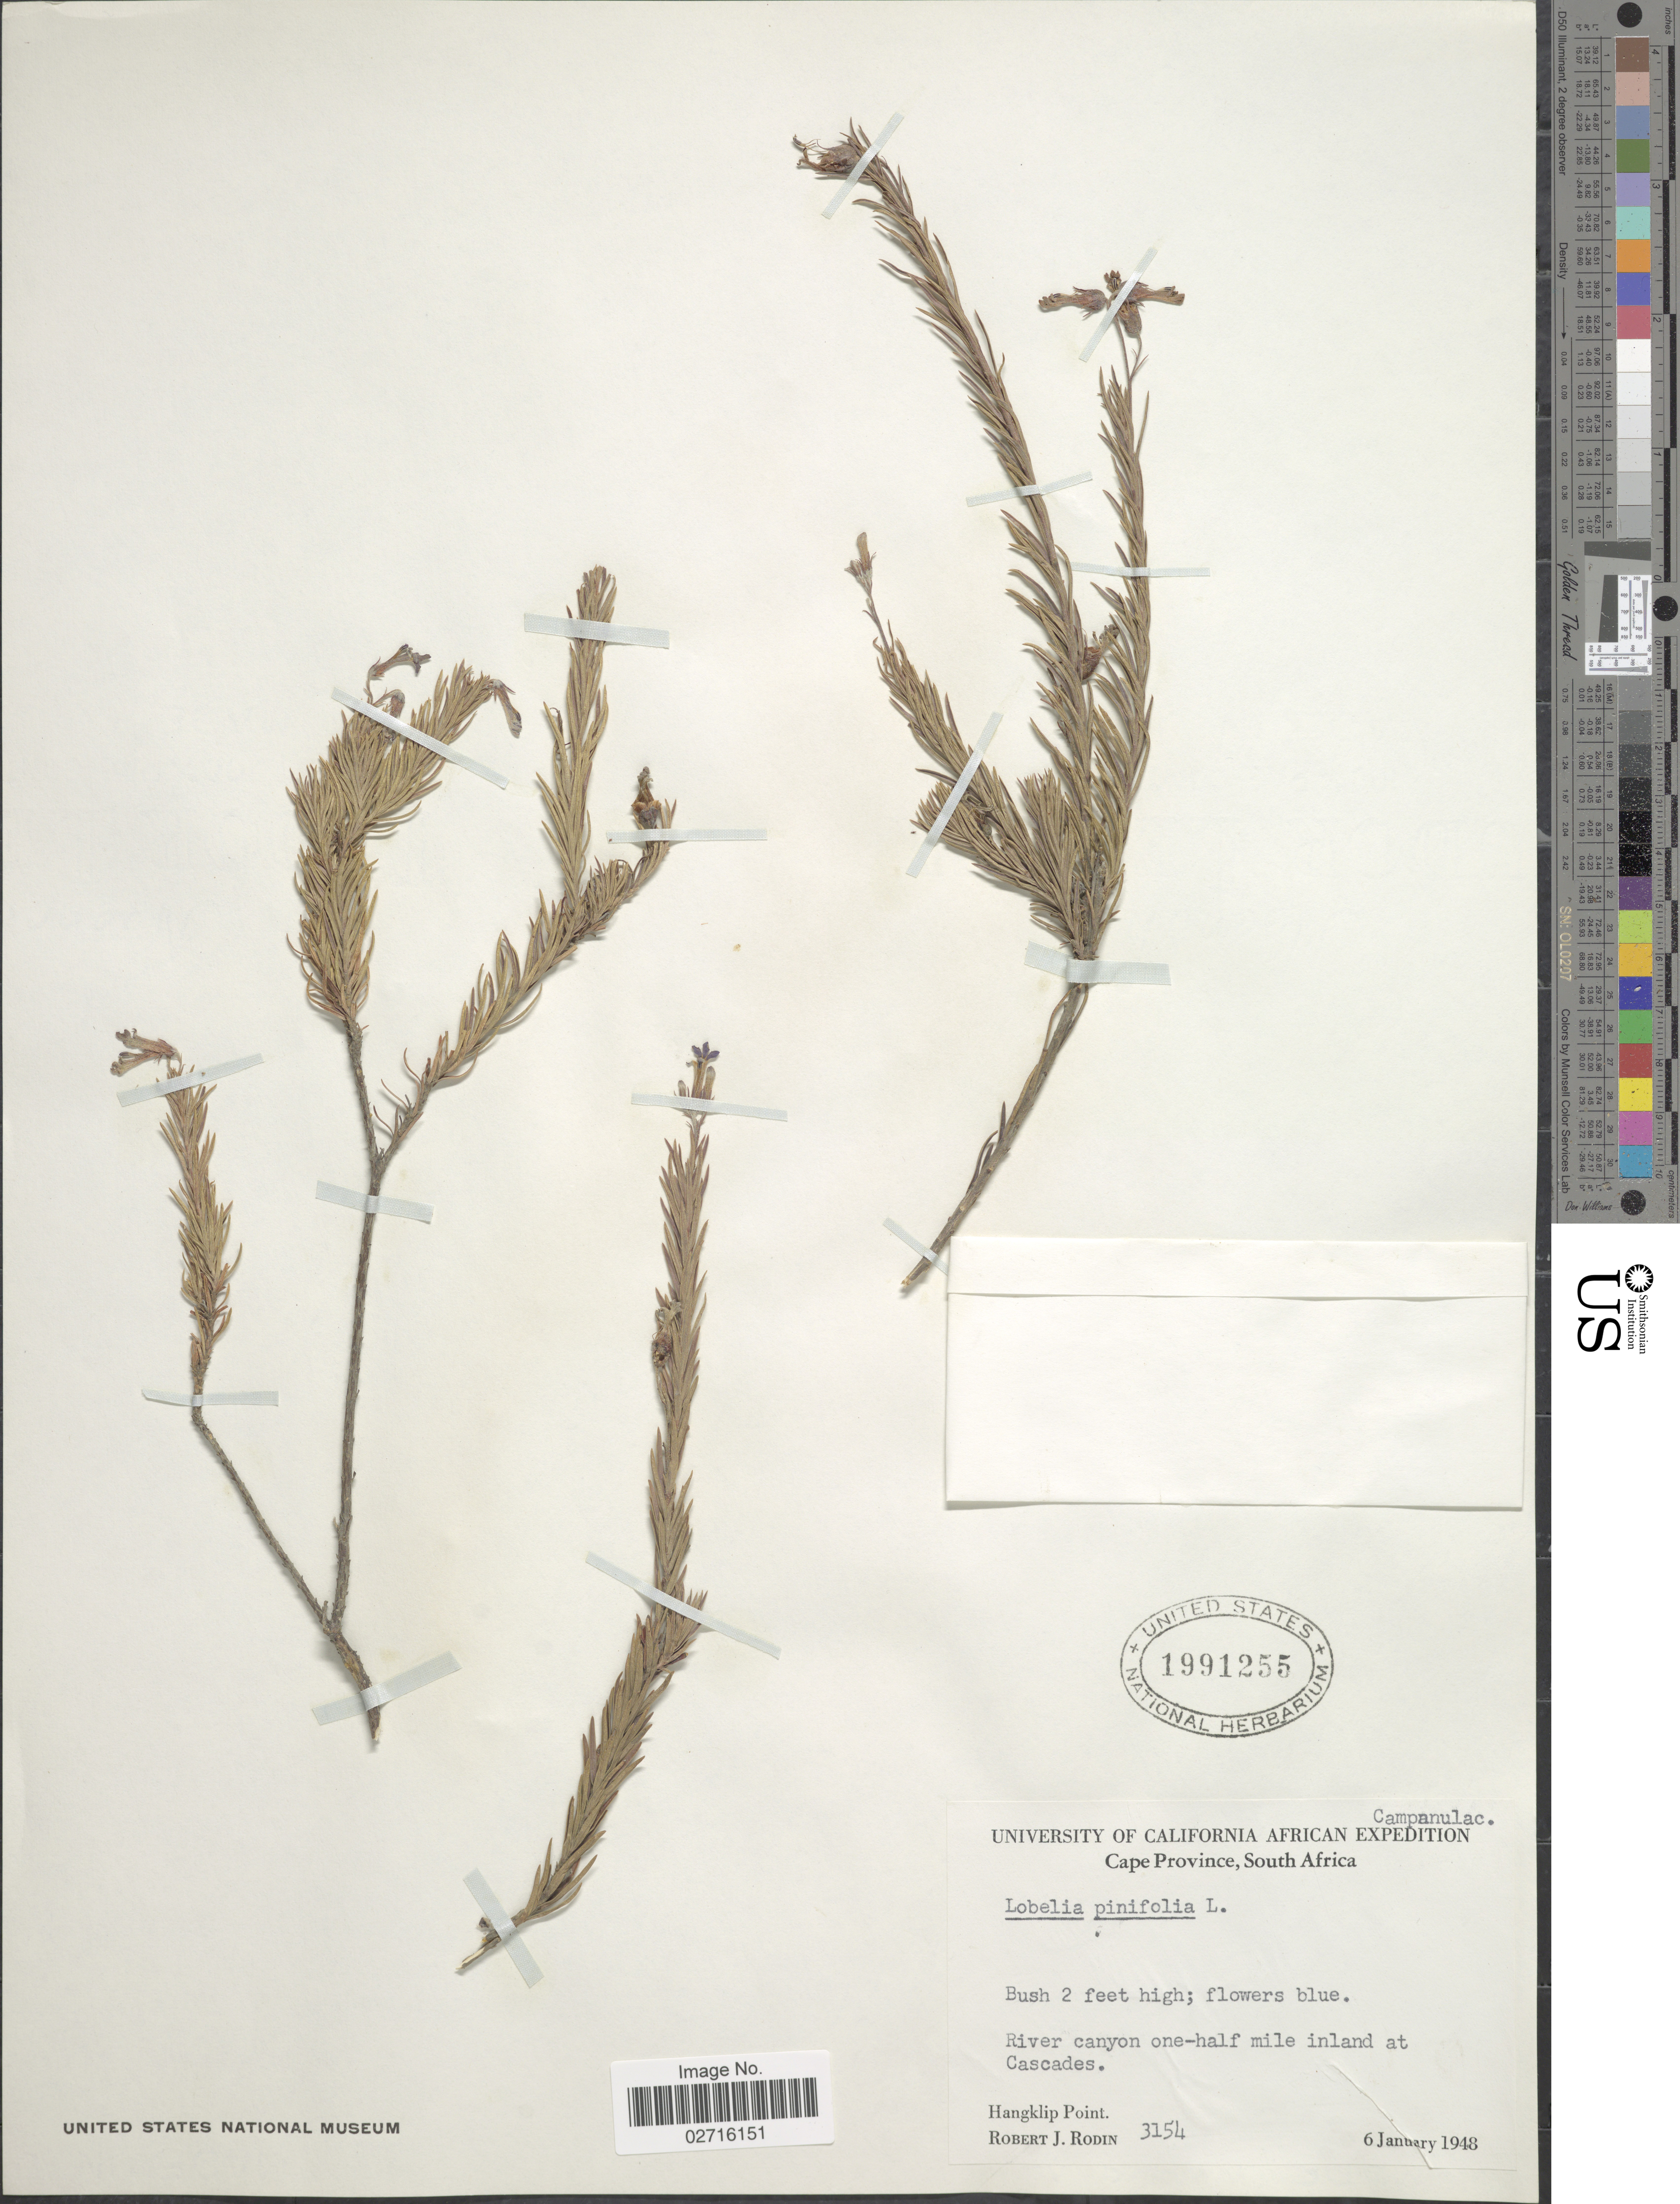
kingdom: Plantae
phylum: Tracheophyta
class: Magnoliopsida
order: Asterales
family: Campanulaceae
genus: Lobelia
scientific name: Lobelia pinifolia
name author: L.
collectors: R. J. Rodin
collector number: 3154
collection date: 1948-01-06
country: South Africa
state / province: Western Cape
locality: River canyon one-half mile inland at Cascades, Hangklip Point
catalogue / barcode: US 1991255